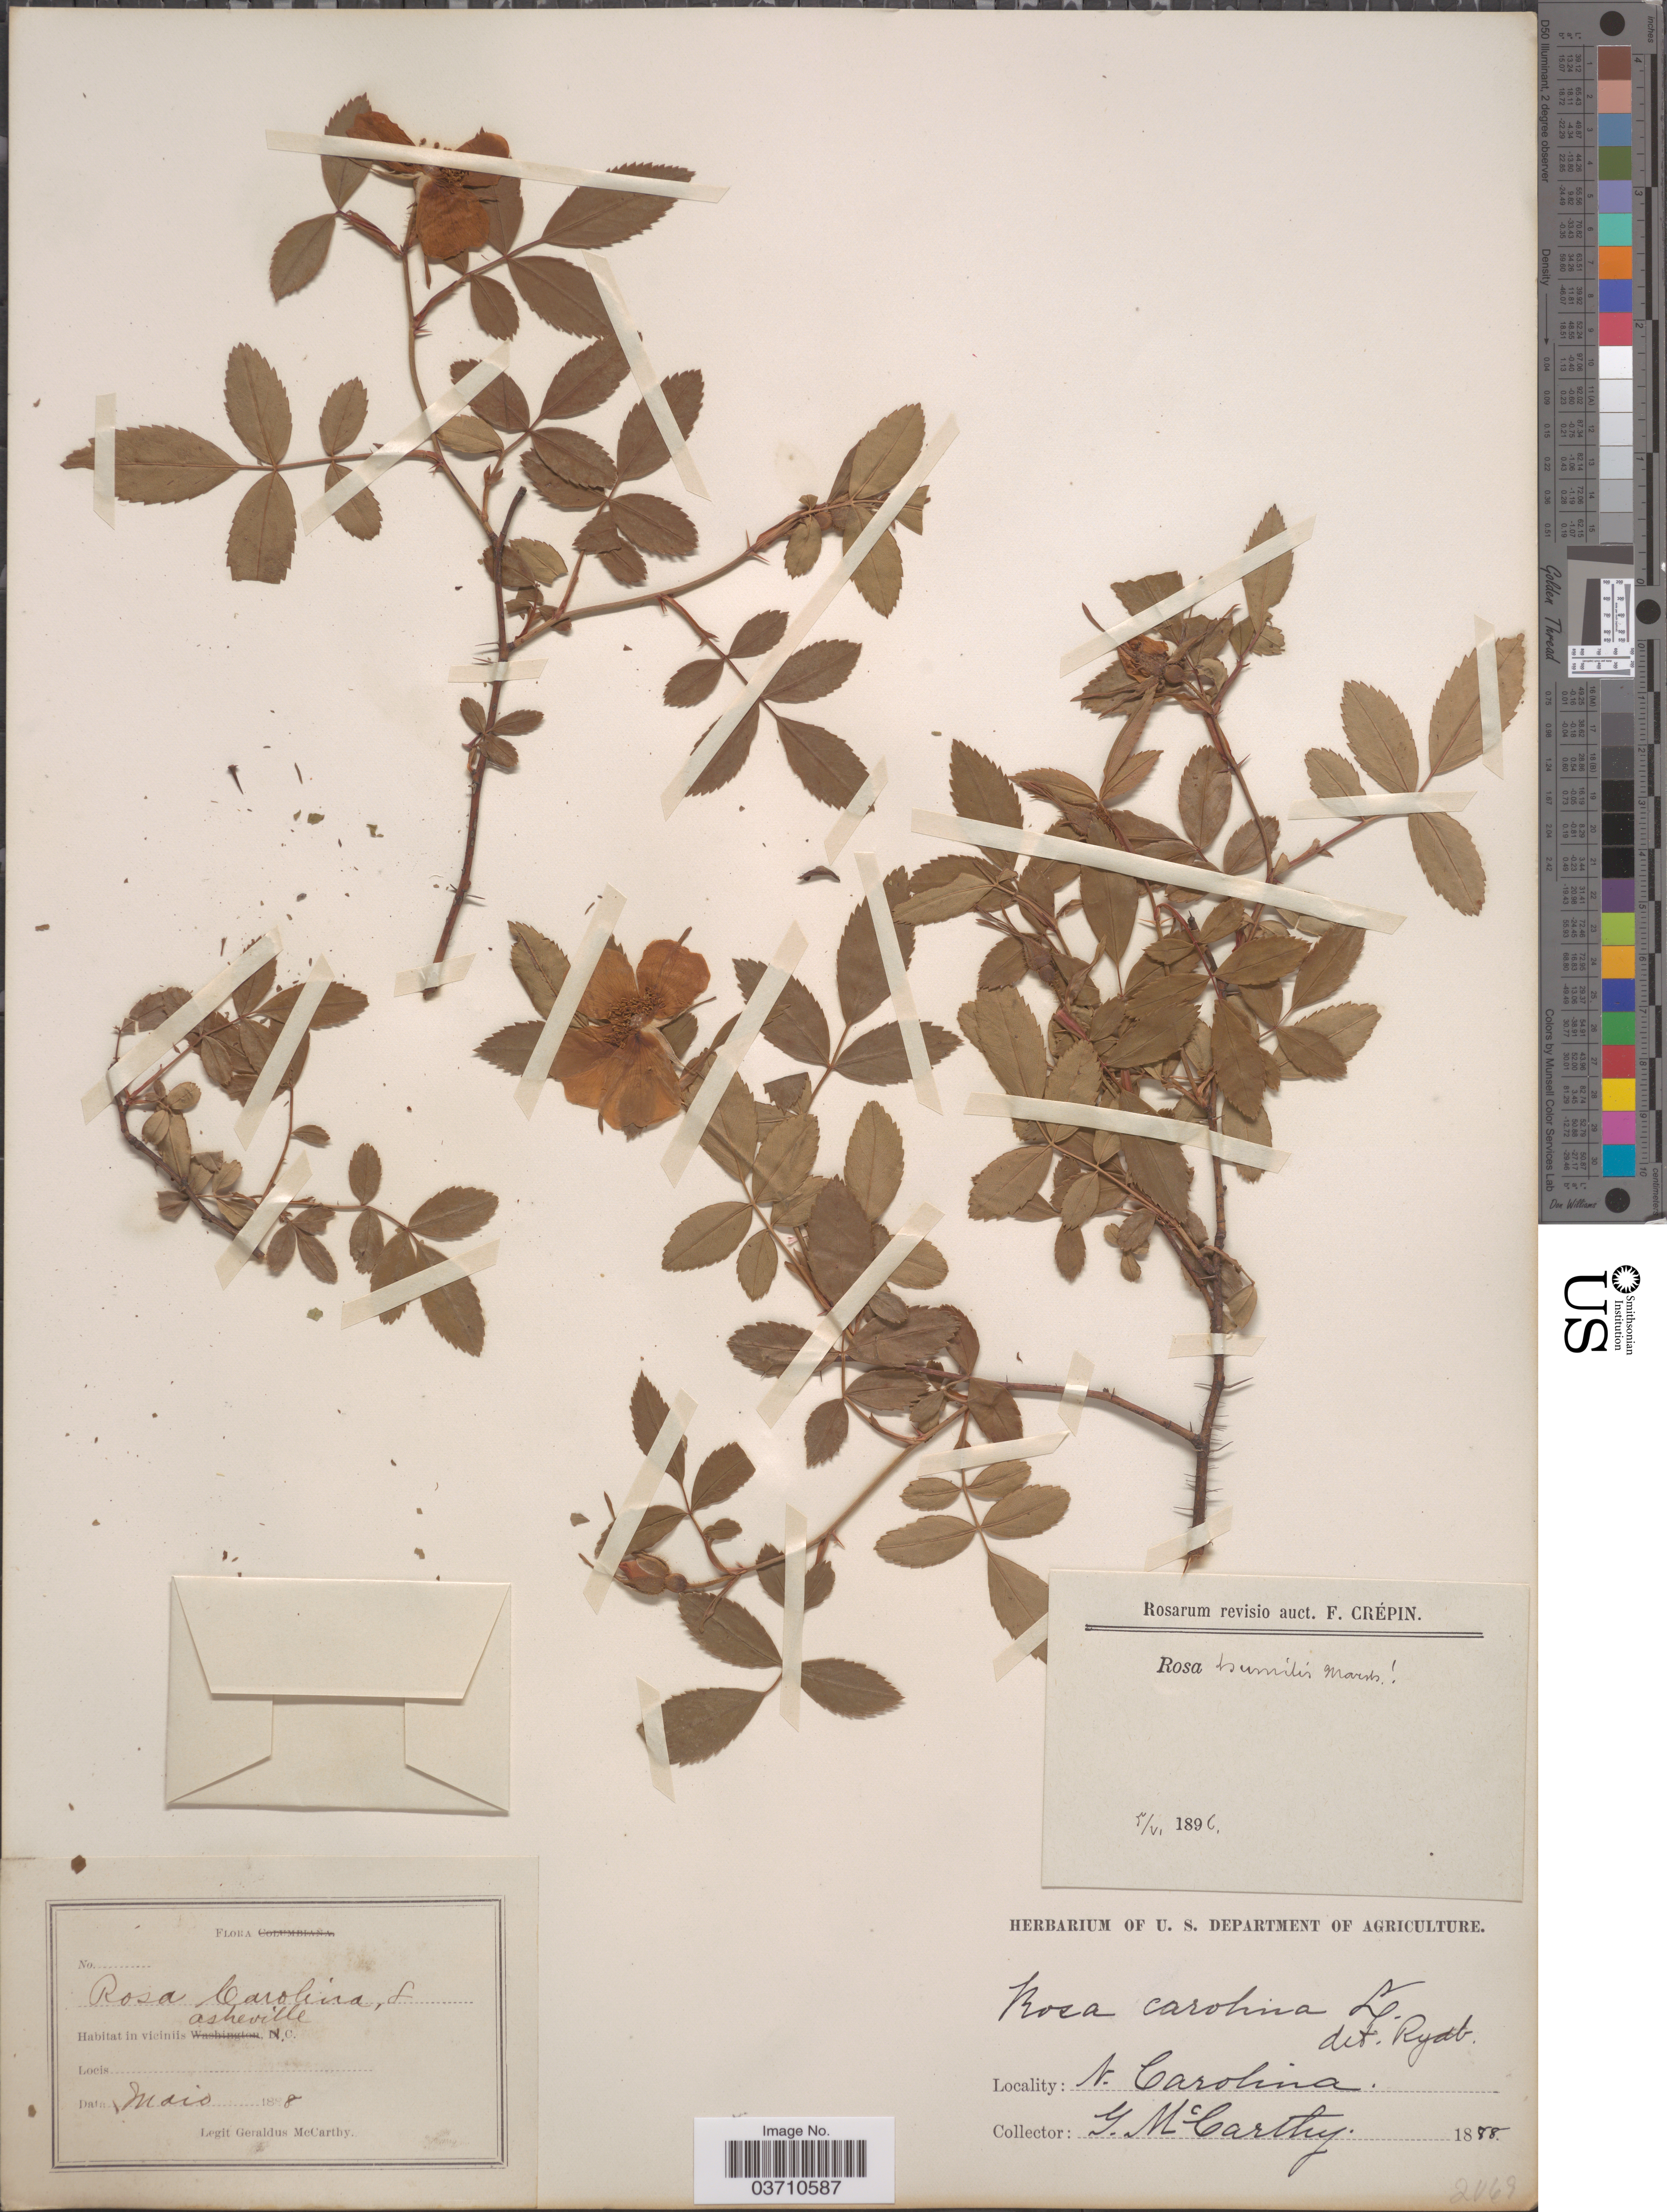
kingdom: Plantae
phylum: Tracheophyta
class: Magnoliopsida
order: Rosales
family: Rosaceae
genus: Rosa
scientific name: Rosa humilis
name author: Marshall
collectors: M. McCarthy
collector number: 2069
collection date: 1888-05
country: United States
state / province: North Carolina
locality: Viciniis Asheville.